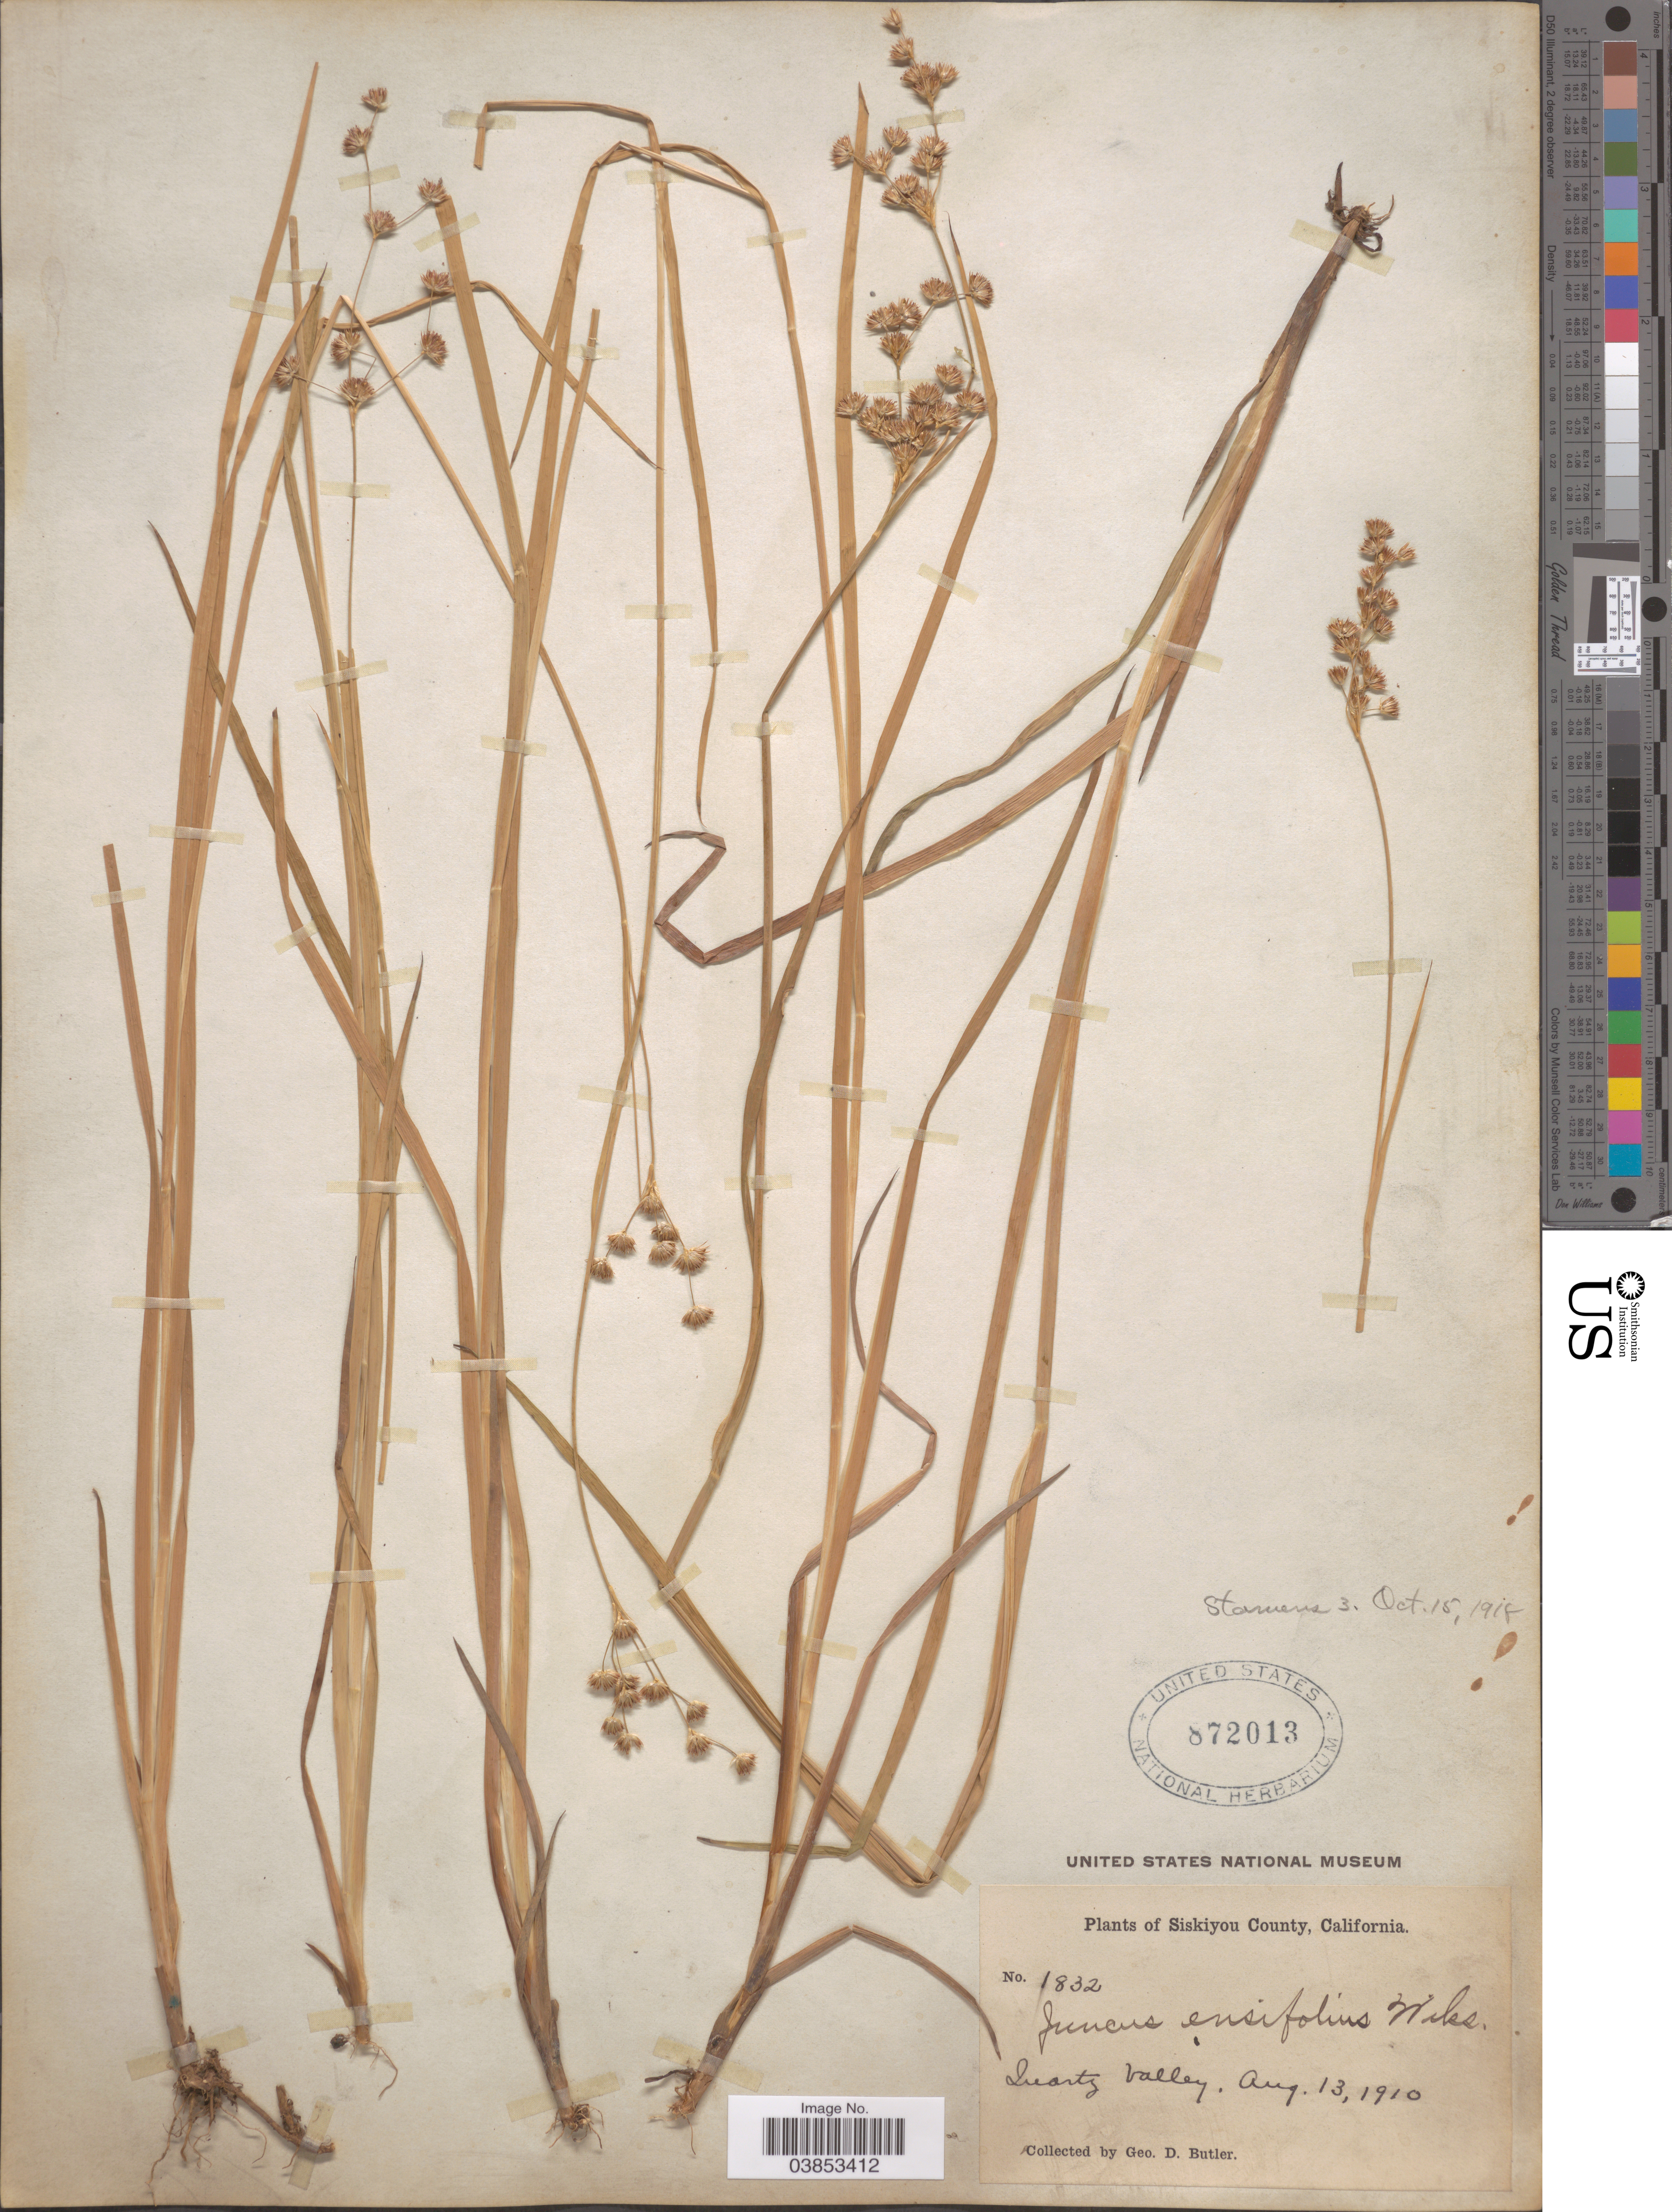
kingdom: Plantae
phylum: Tracheophyta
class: Liliopsida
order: Poales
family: Juncaceae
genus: Juncus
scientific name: Juncus ensifolius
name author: Wikstr.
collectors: G. D. Butler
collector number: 1832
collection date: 1910-08-13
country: United States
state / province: California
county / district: Siskiyou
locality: Siskiyou County. Quartz Valley.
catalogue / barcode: US 872013